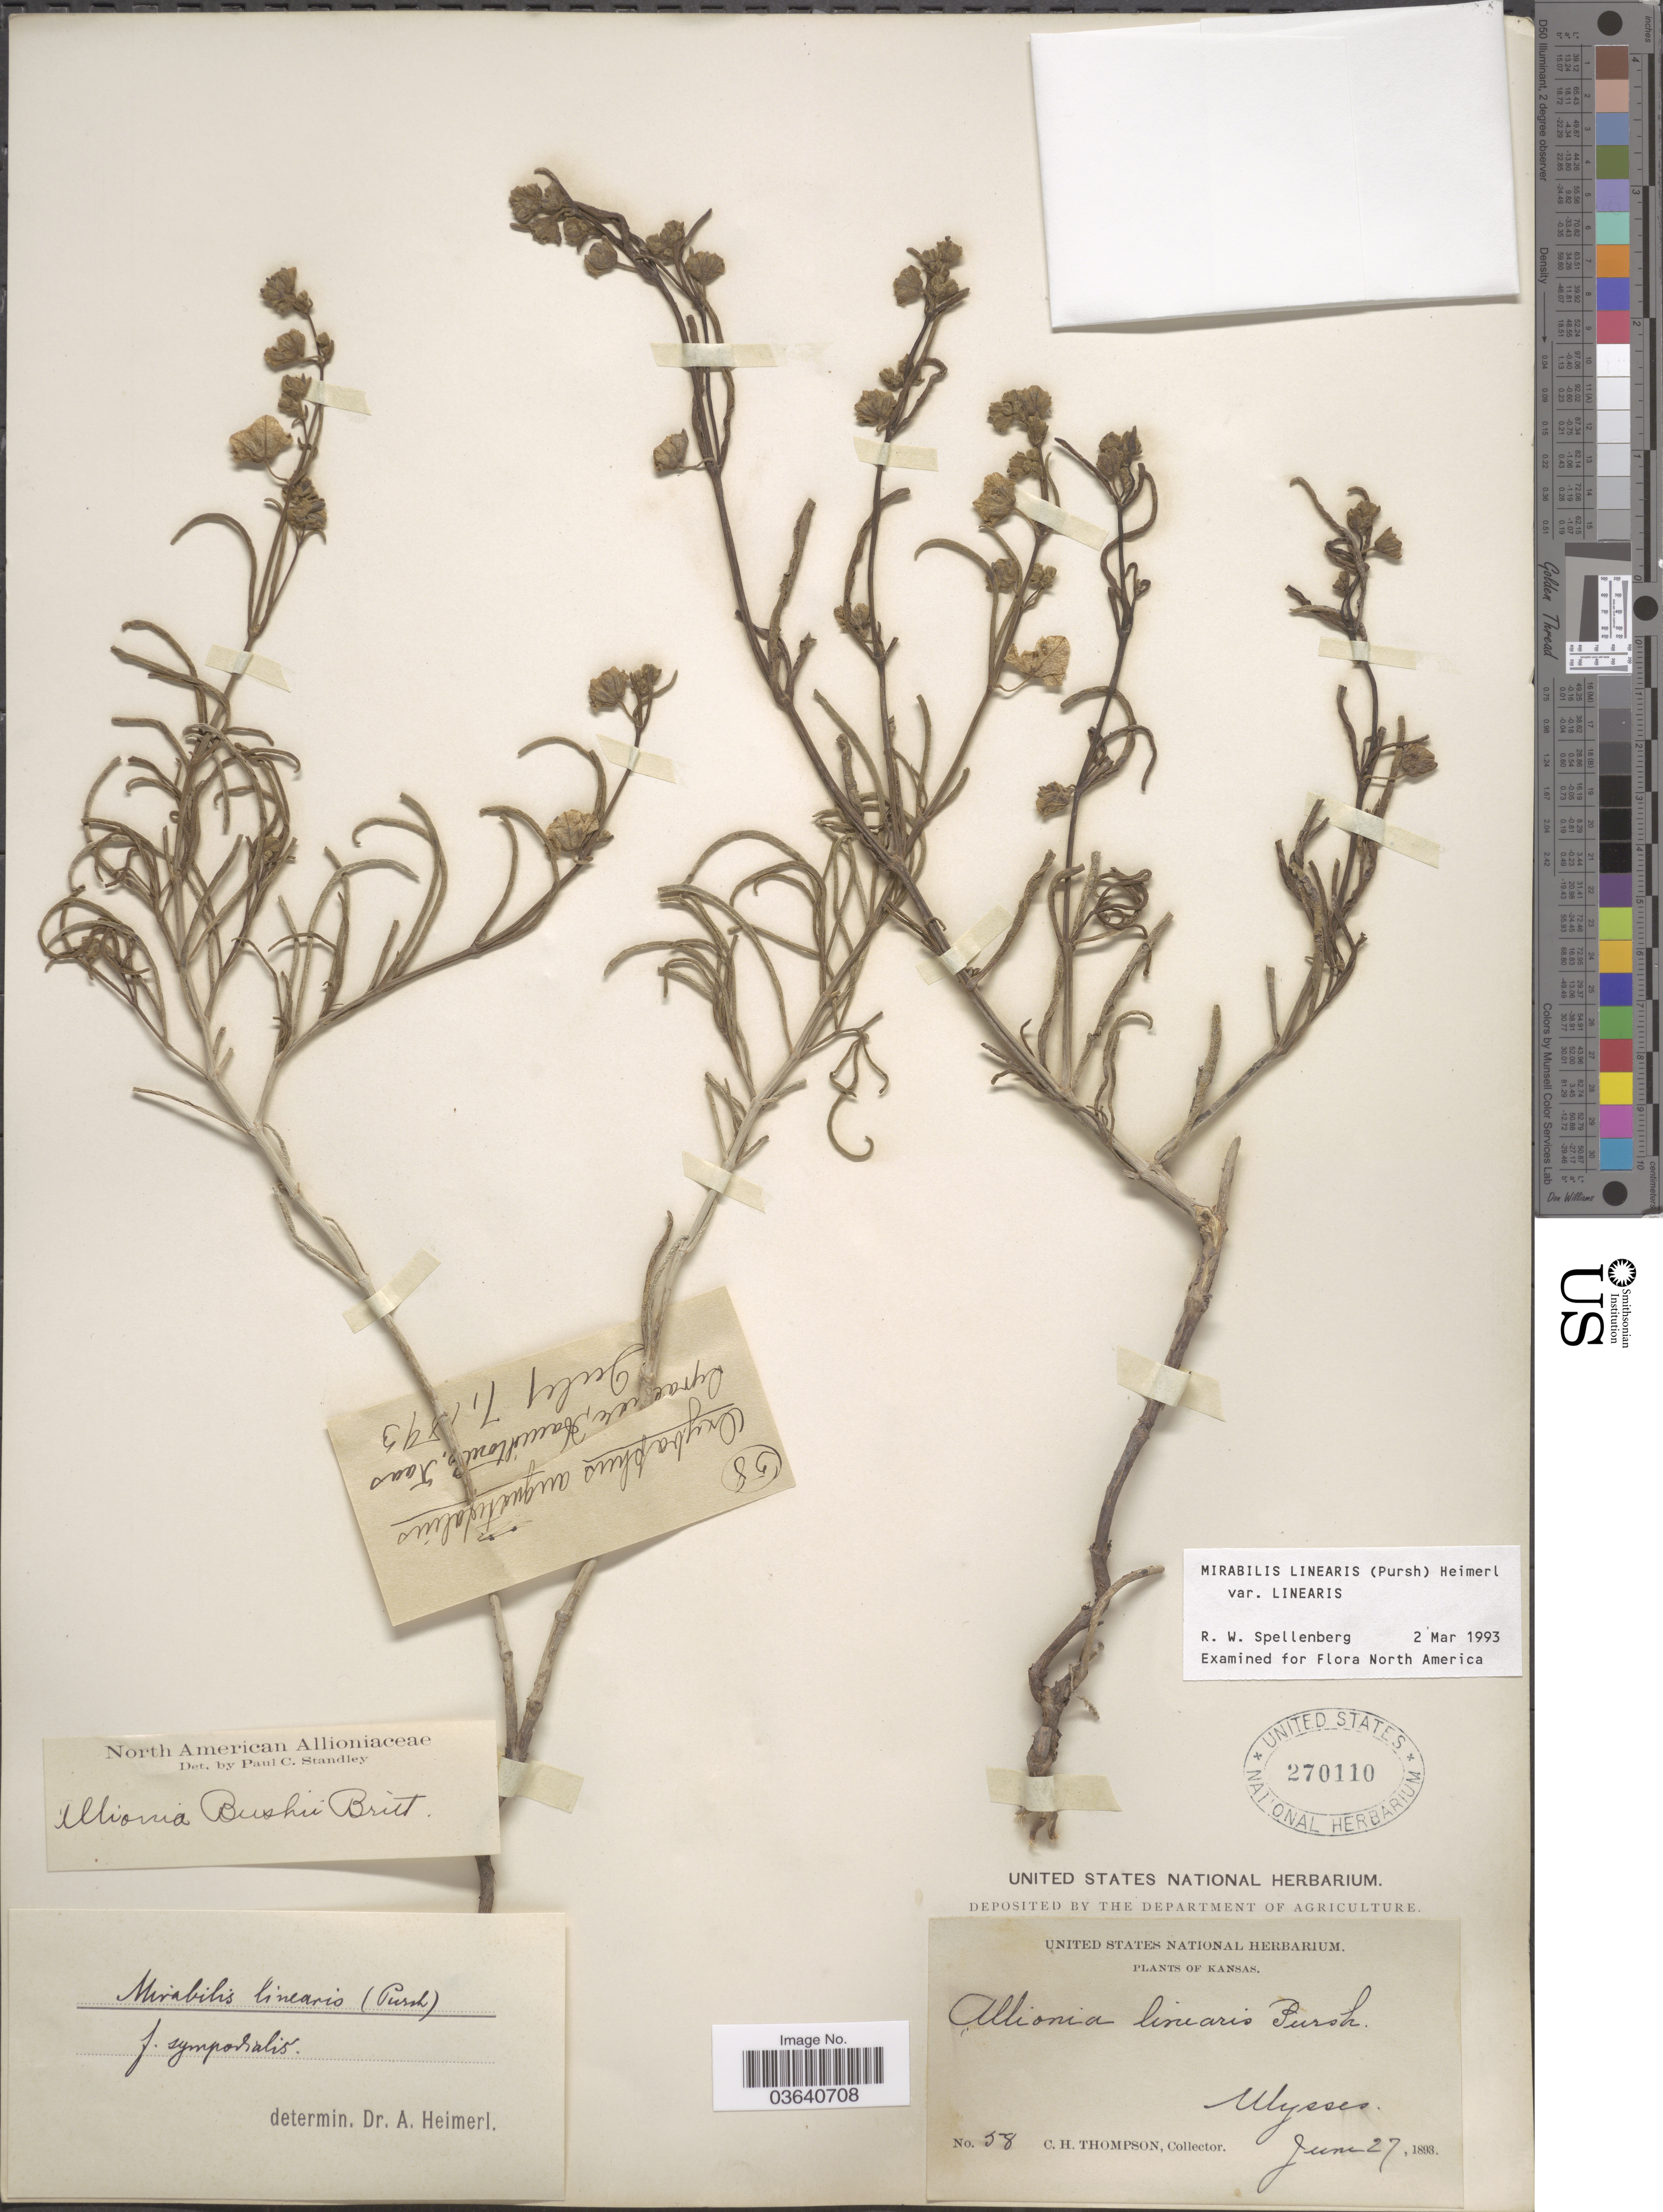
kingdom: Plantae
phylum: Tracheophyta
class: Magnoliopsida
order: Caryophyllales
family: Nyctaginaceae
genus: Mirabilis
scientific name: Mirabilis linearis var. linearis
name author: (Pursh) Heimerl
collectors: C. H. Thompson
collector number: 58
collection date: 1893-06-27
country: United States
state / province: Kansas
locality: Ulysses.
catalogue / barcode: US 270110